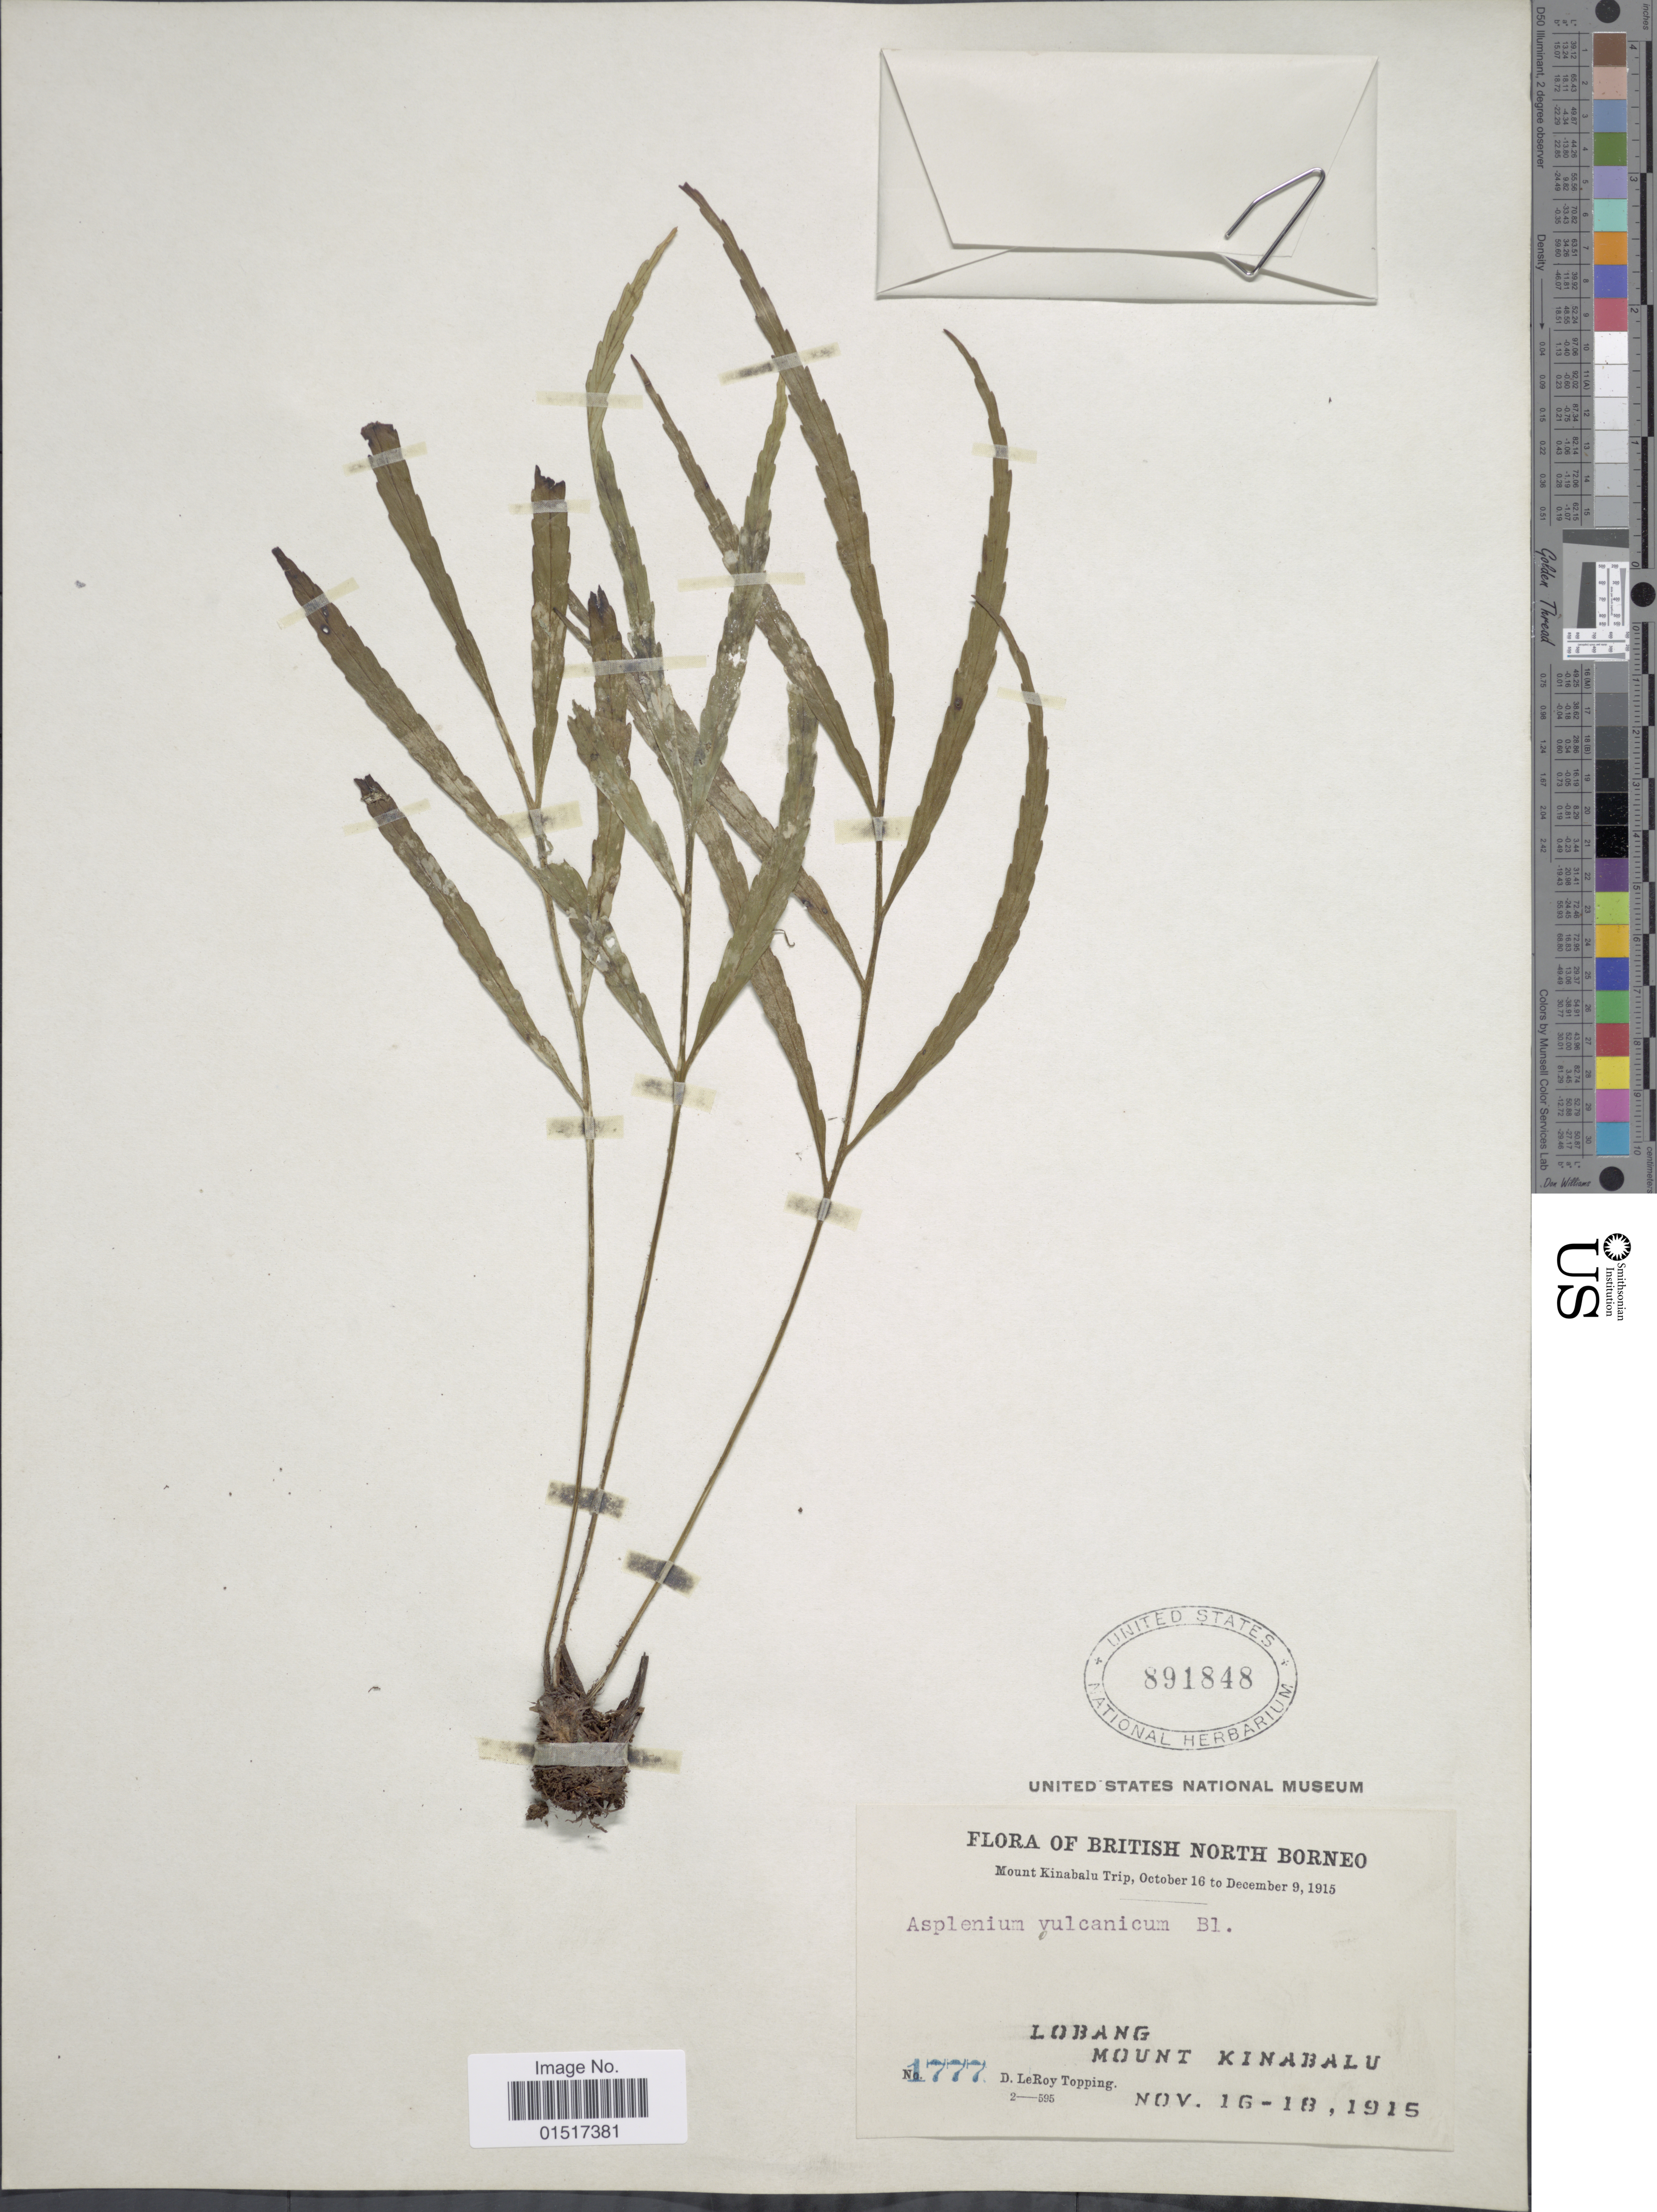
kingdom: Plantae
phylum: Tracheophyta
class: Polypodiopsida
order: Polypodiales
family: Aspleniaceae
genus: Asplenium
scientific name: Asplenium sp.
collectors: D. L. Topping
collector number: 1777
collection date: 1915-11-16/1915-11-18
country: Malaysia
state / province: Sabah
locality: British North Borneo. Lobang, Mount Kinabalu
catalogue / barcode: US 891848